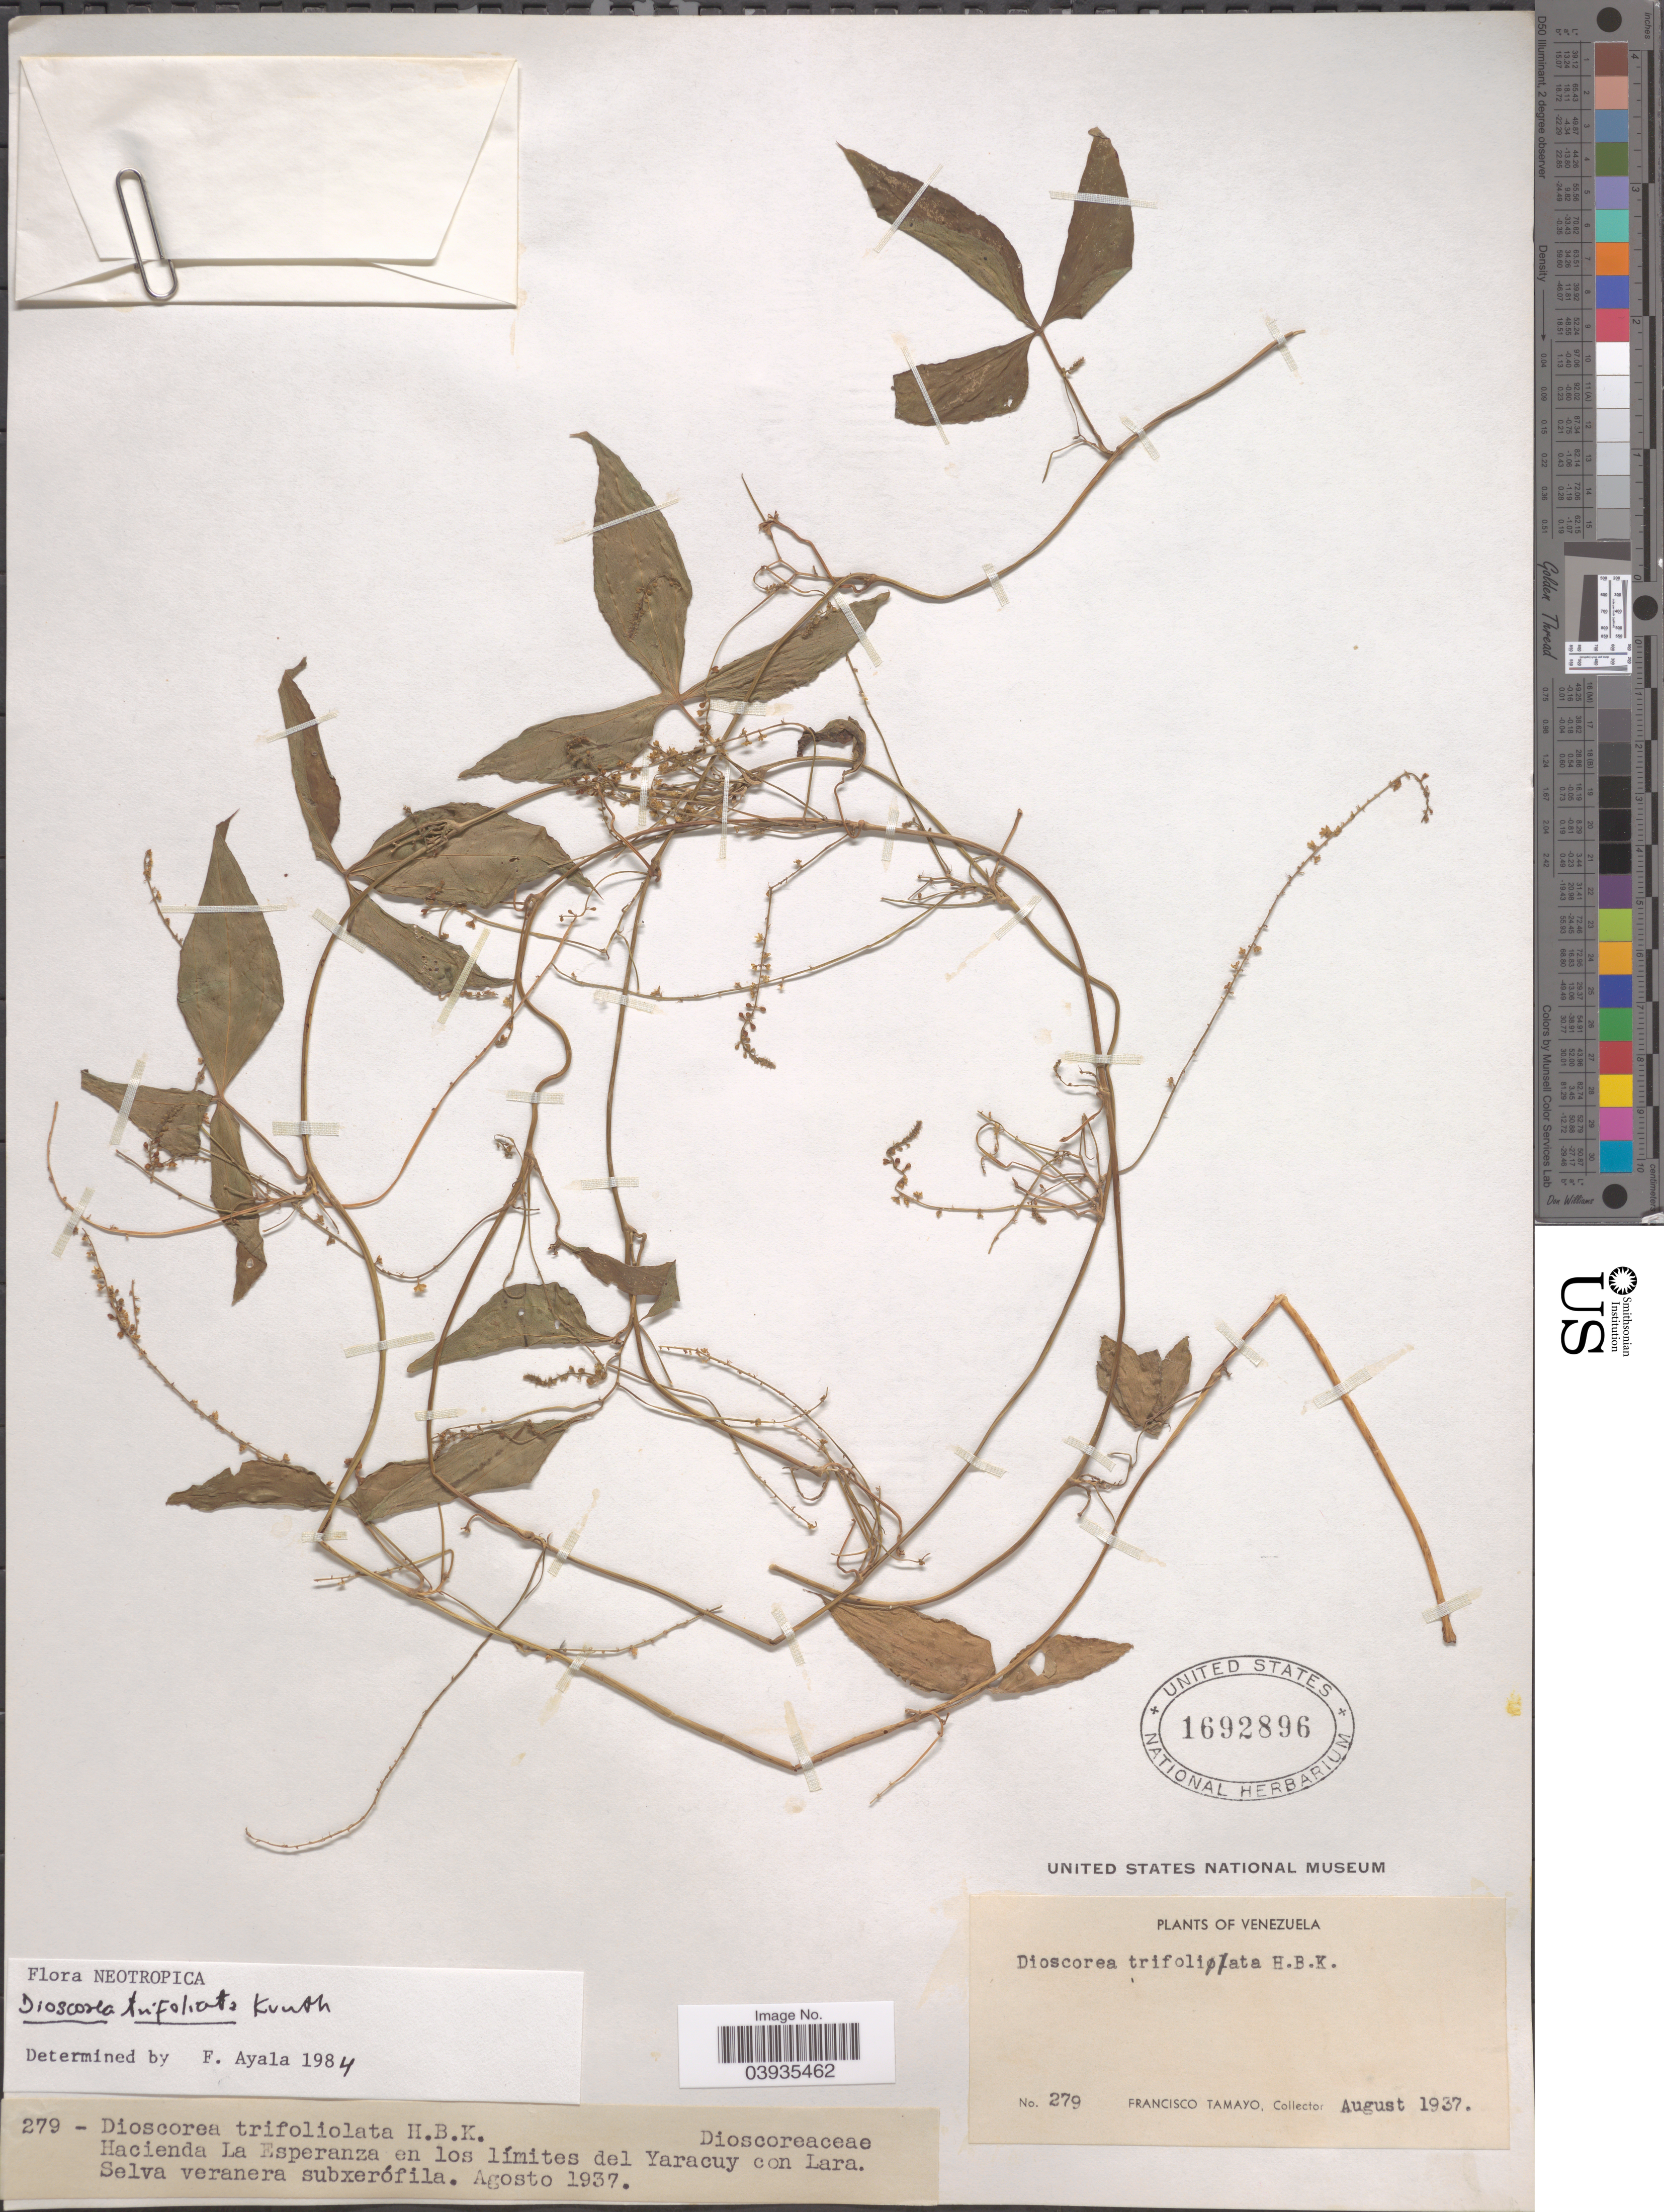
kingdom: Plantae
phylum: Tracheophyta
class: Liliopsida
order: Dioscoreales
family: Dioscoreaceae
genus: Dioscorea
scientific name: Dioscorea trifoliata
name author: Kunth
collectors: F. Tamayo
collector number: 279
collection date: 1937-08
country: Venezuela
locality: Hacienda La Esperanza en los límites del Yaracuy con Lara.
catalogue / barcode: US 1692896